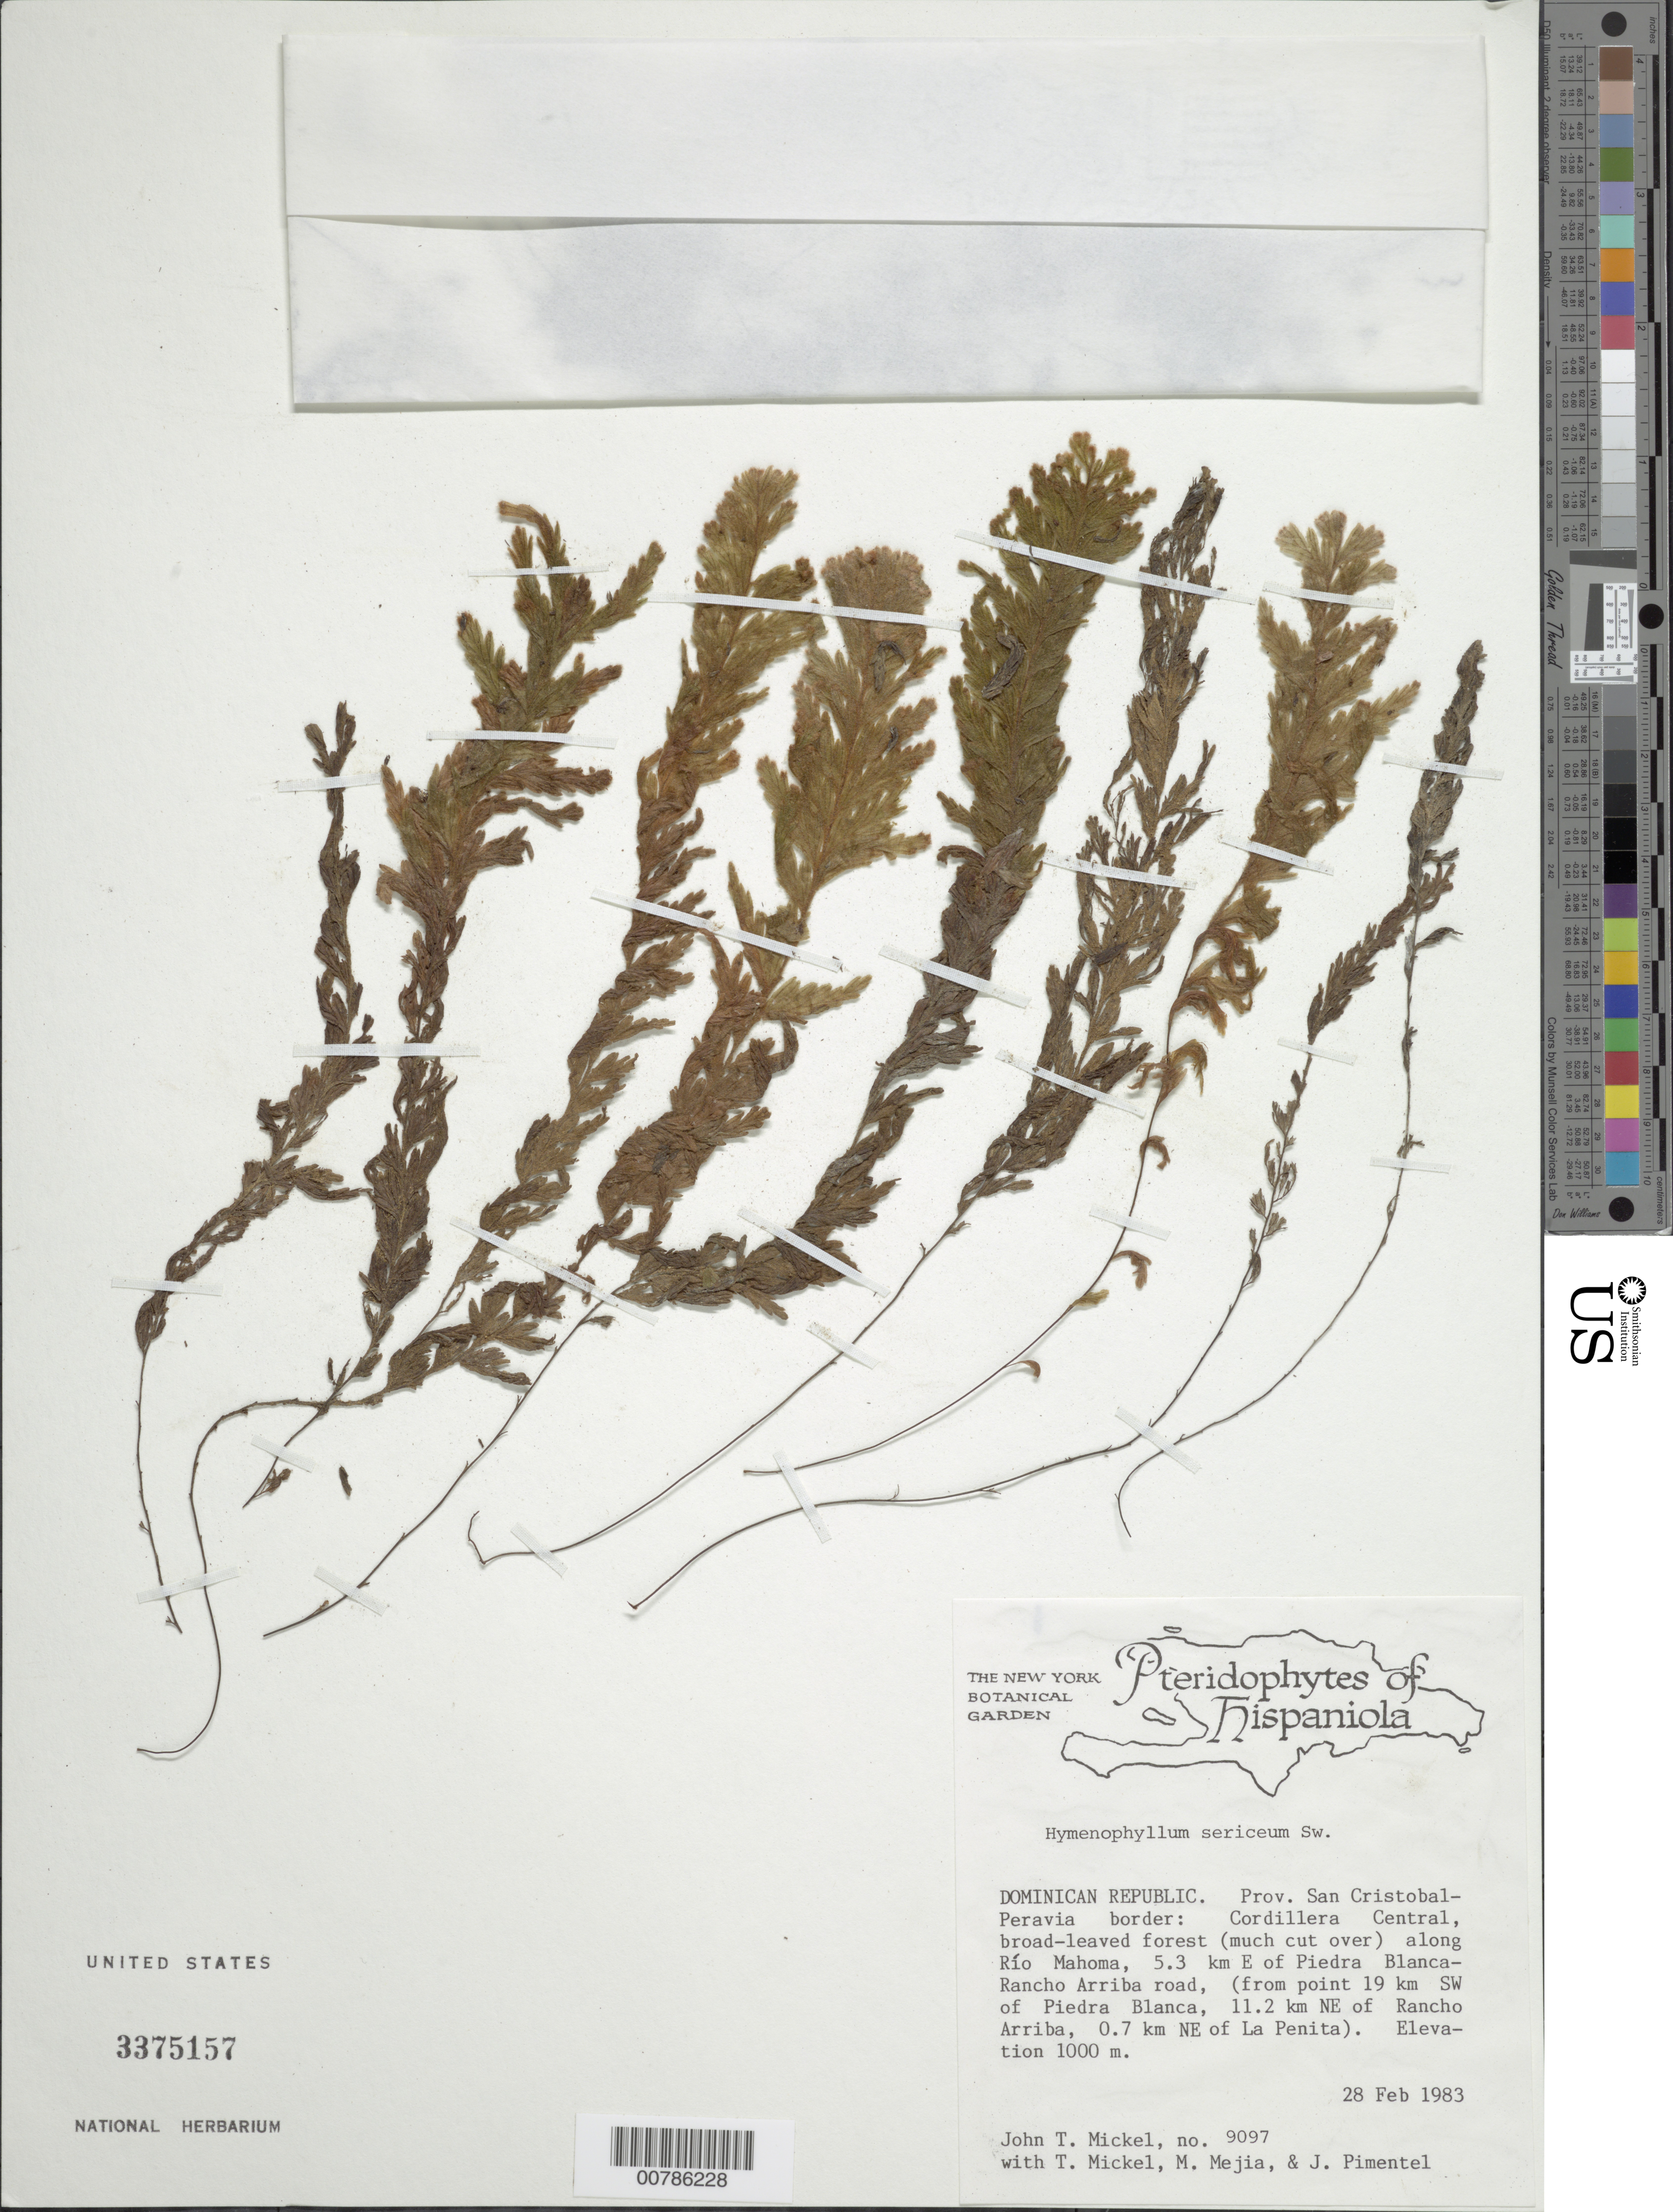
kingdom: Plantae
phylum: Tracheophyta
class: Polypodiopsida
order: Hymenophyllales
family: Hymenophyllaceae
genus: Hymenophyllum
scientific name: Hymenophyllum sericeum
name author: Sw. in Schrad.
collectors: J. T. Mickel, T. Mickel, M. Mejia & J. Pimentel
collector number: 9097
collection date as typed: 28 Feb 1983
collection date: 1983-02-28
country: Dominican Republic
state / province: San Cristobal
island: Hispaniola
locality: San Cristobal-Peravia border, Cordillera Central, along Río Mahoma, 5.3 km E of Piedra Blanca-Rancho Arriba road (19 km SW of Piedra Blanca, 11.2 km NE of Rancho Arriba, 0.7 km NE of La Penita)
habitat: Broad-leaved forest (much cut over) along river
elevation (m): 1000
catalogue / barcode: US 3375157